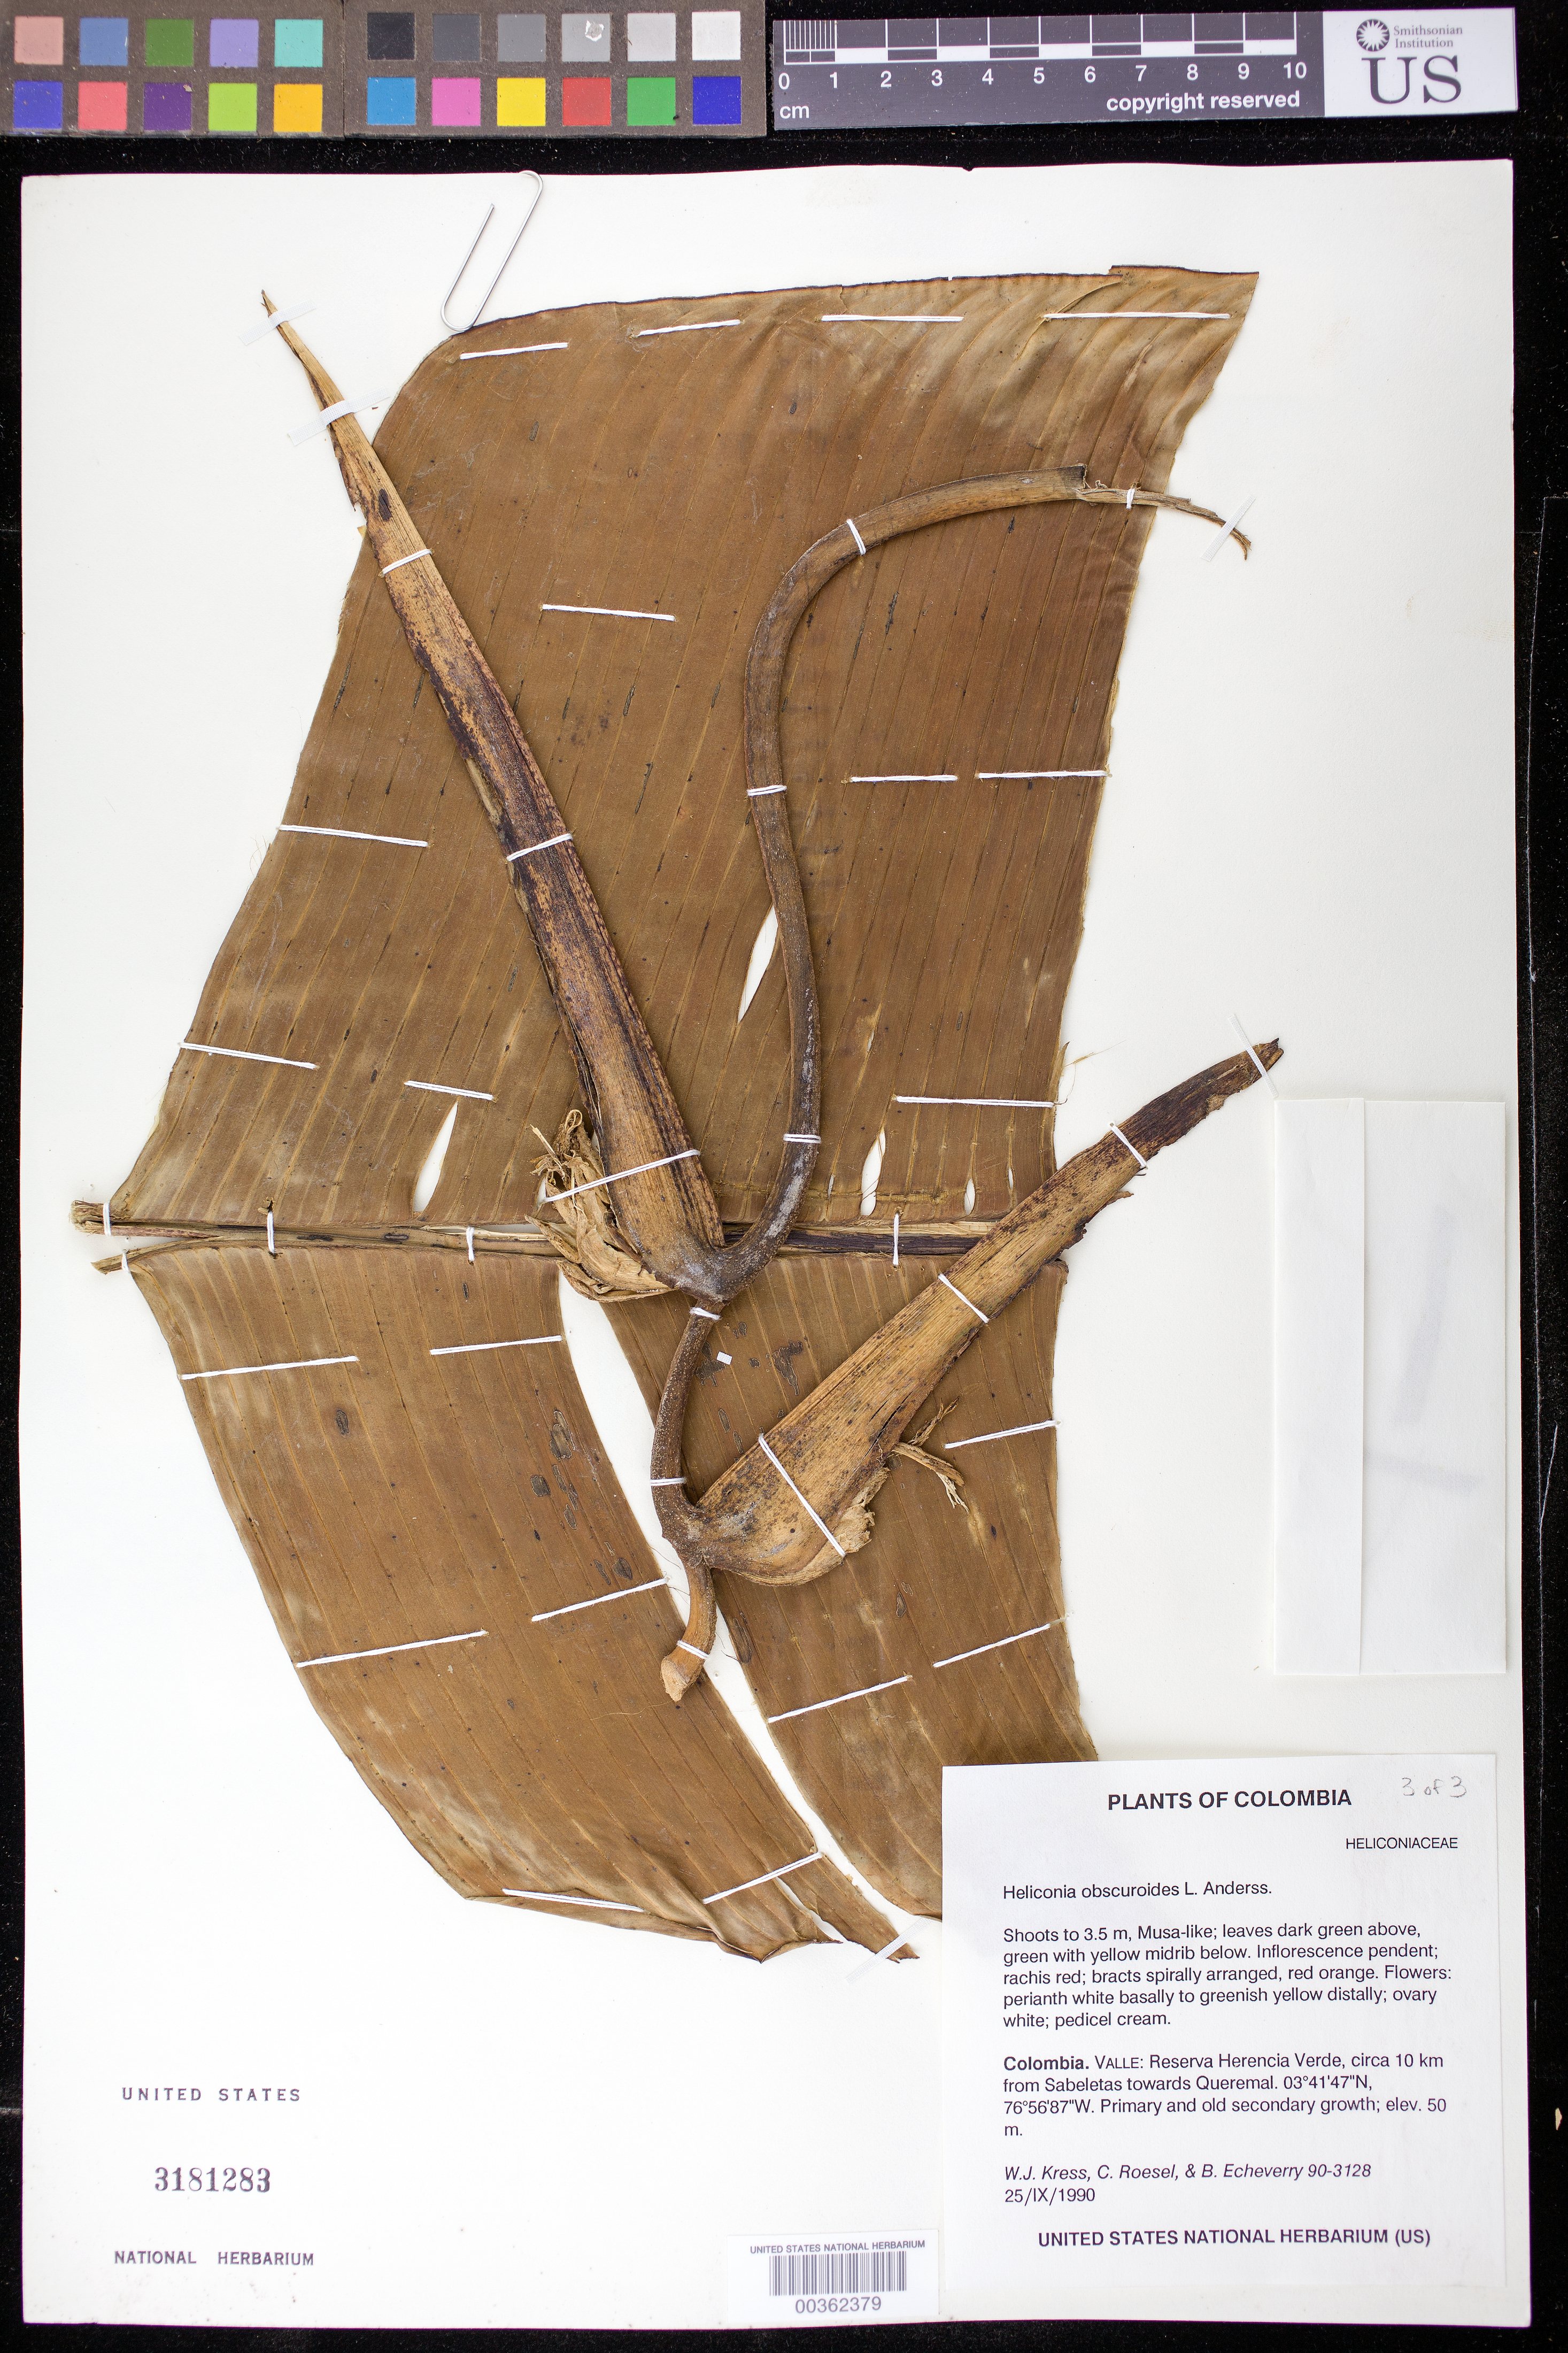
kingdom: Plantae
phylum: Tracheophyta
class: Liliopsida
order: Zingiberales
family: Heliconiaceae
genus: Heliconia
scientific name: Heliconia obscuroides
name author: L. Andersson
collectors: W. J. Kress, C. S. Roesel & B. Echeverry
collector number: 90-3128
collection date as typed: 25 Sep 1990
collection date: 1990-09-25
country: Colombia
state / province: Valle del Cauca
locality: Valle: Reserva Herencia Verde, circa 10 km from Sabeletas towards Queremal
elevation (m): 50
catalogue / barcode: US 3181283